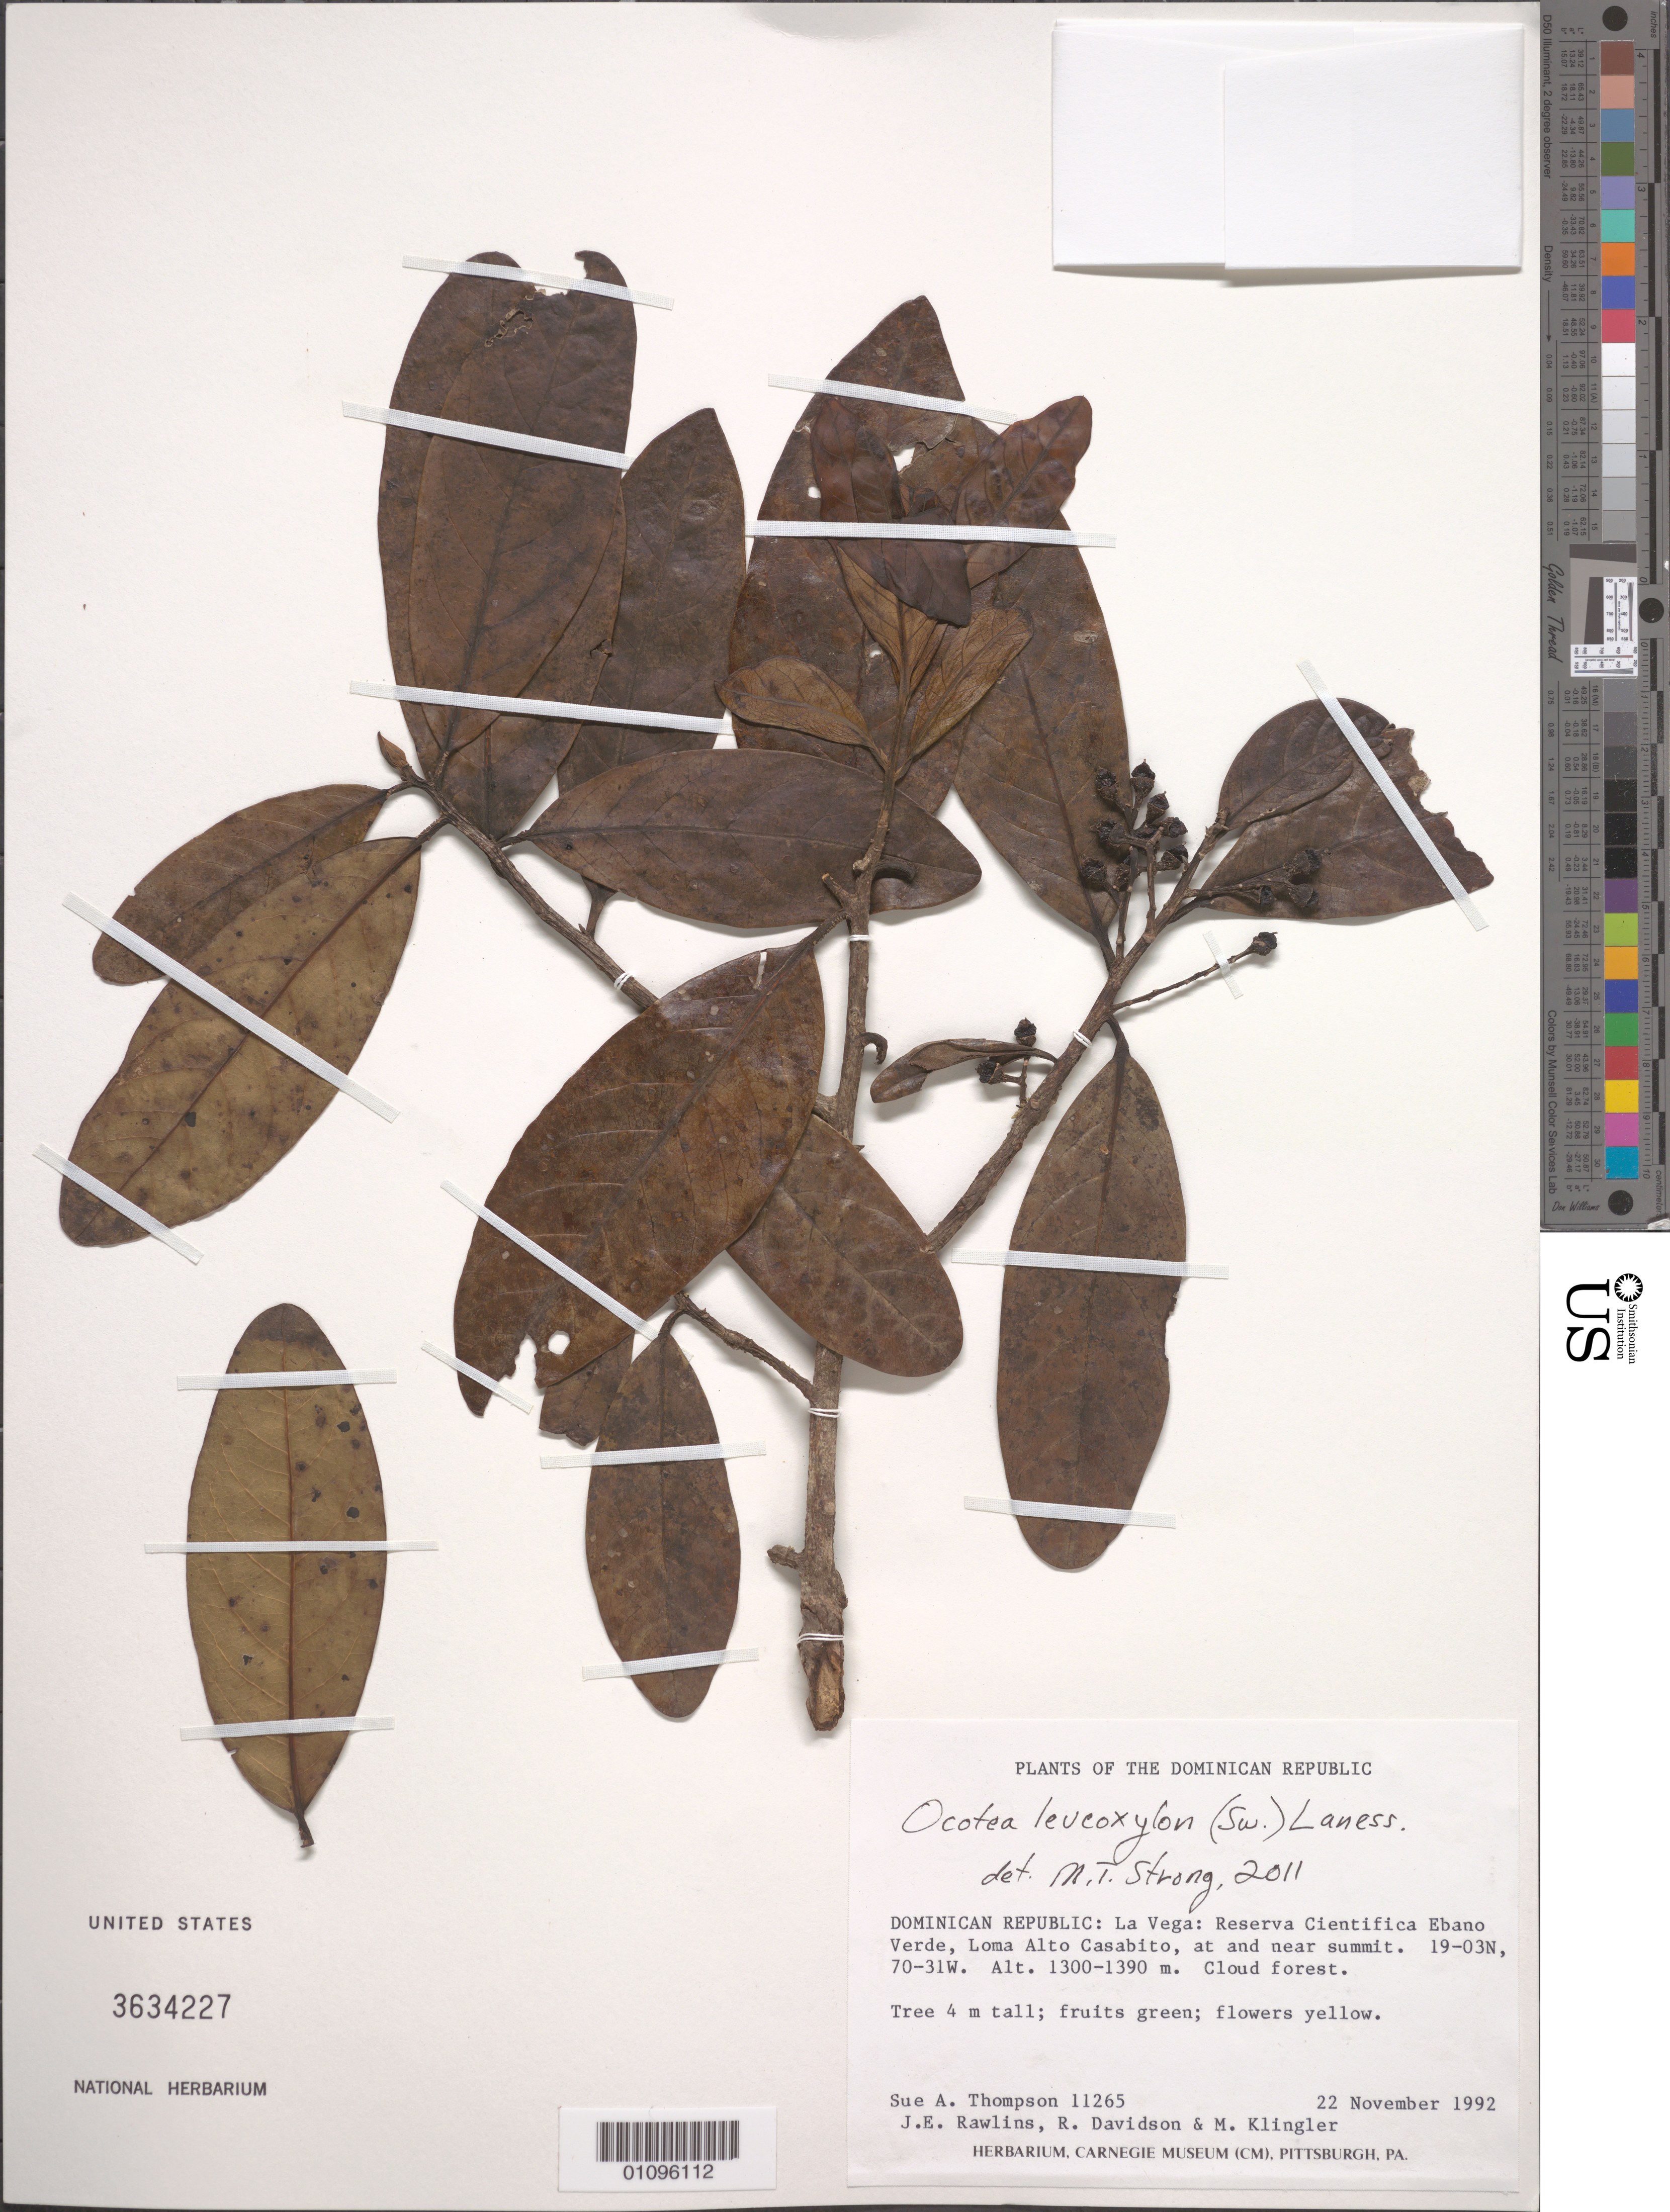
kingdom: Plantae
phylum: Tracheophyta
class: Magnoliopsida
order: Laurales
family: Lauraceae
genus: Ocotea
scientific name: Ocotea leucoxylon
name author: (Sw.) Laness.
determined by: Strong, M. T., (US), Smithsonian Institution - National Museum of Natural History (UNITED STATES)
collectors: S. A. Thompson, J. Rawlins, R. Davidson & M. Klingler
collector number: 11265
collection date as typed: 22 Nov 1992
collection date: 1992-11-22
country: Dominican Republic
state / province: La Vega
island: Hispaniola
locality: Reserva Cientifica Ebano Verde, Loma Alto Casabito, at and near summit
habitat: Cloud forest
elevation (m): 1300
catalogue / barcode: US 3634227